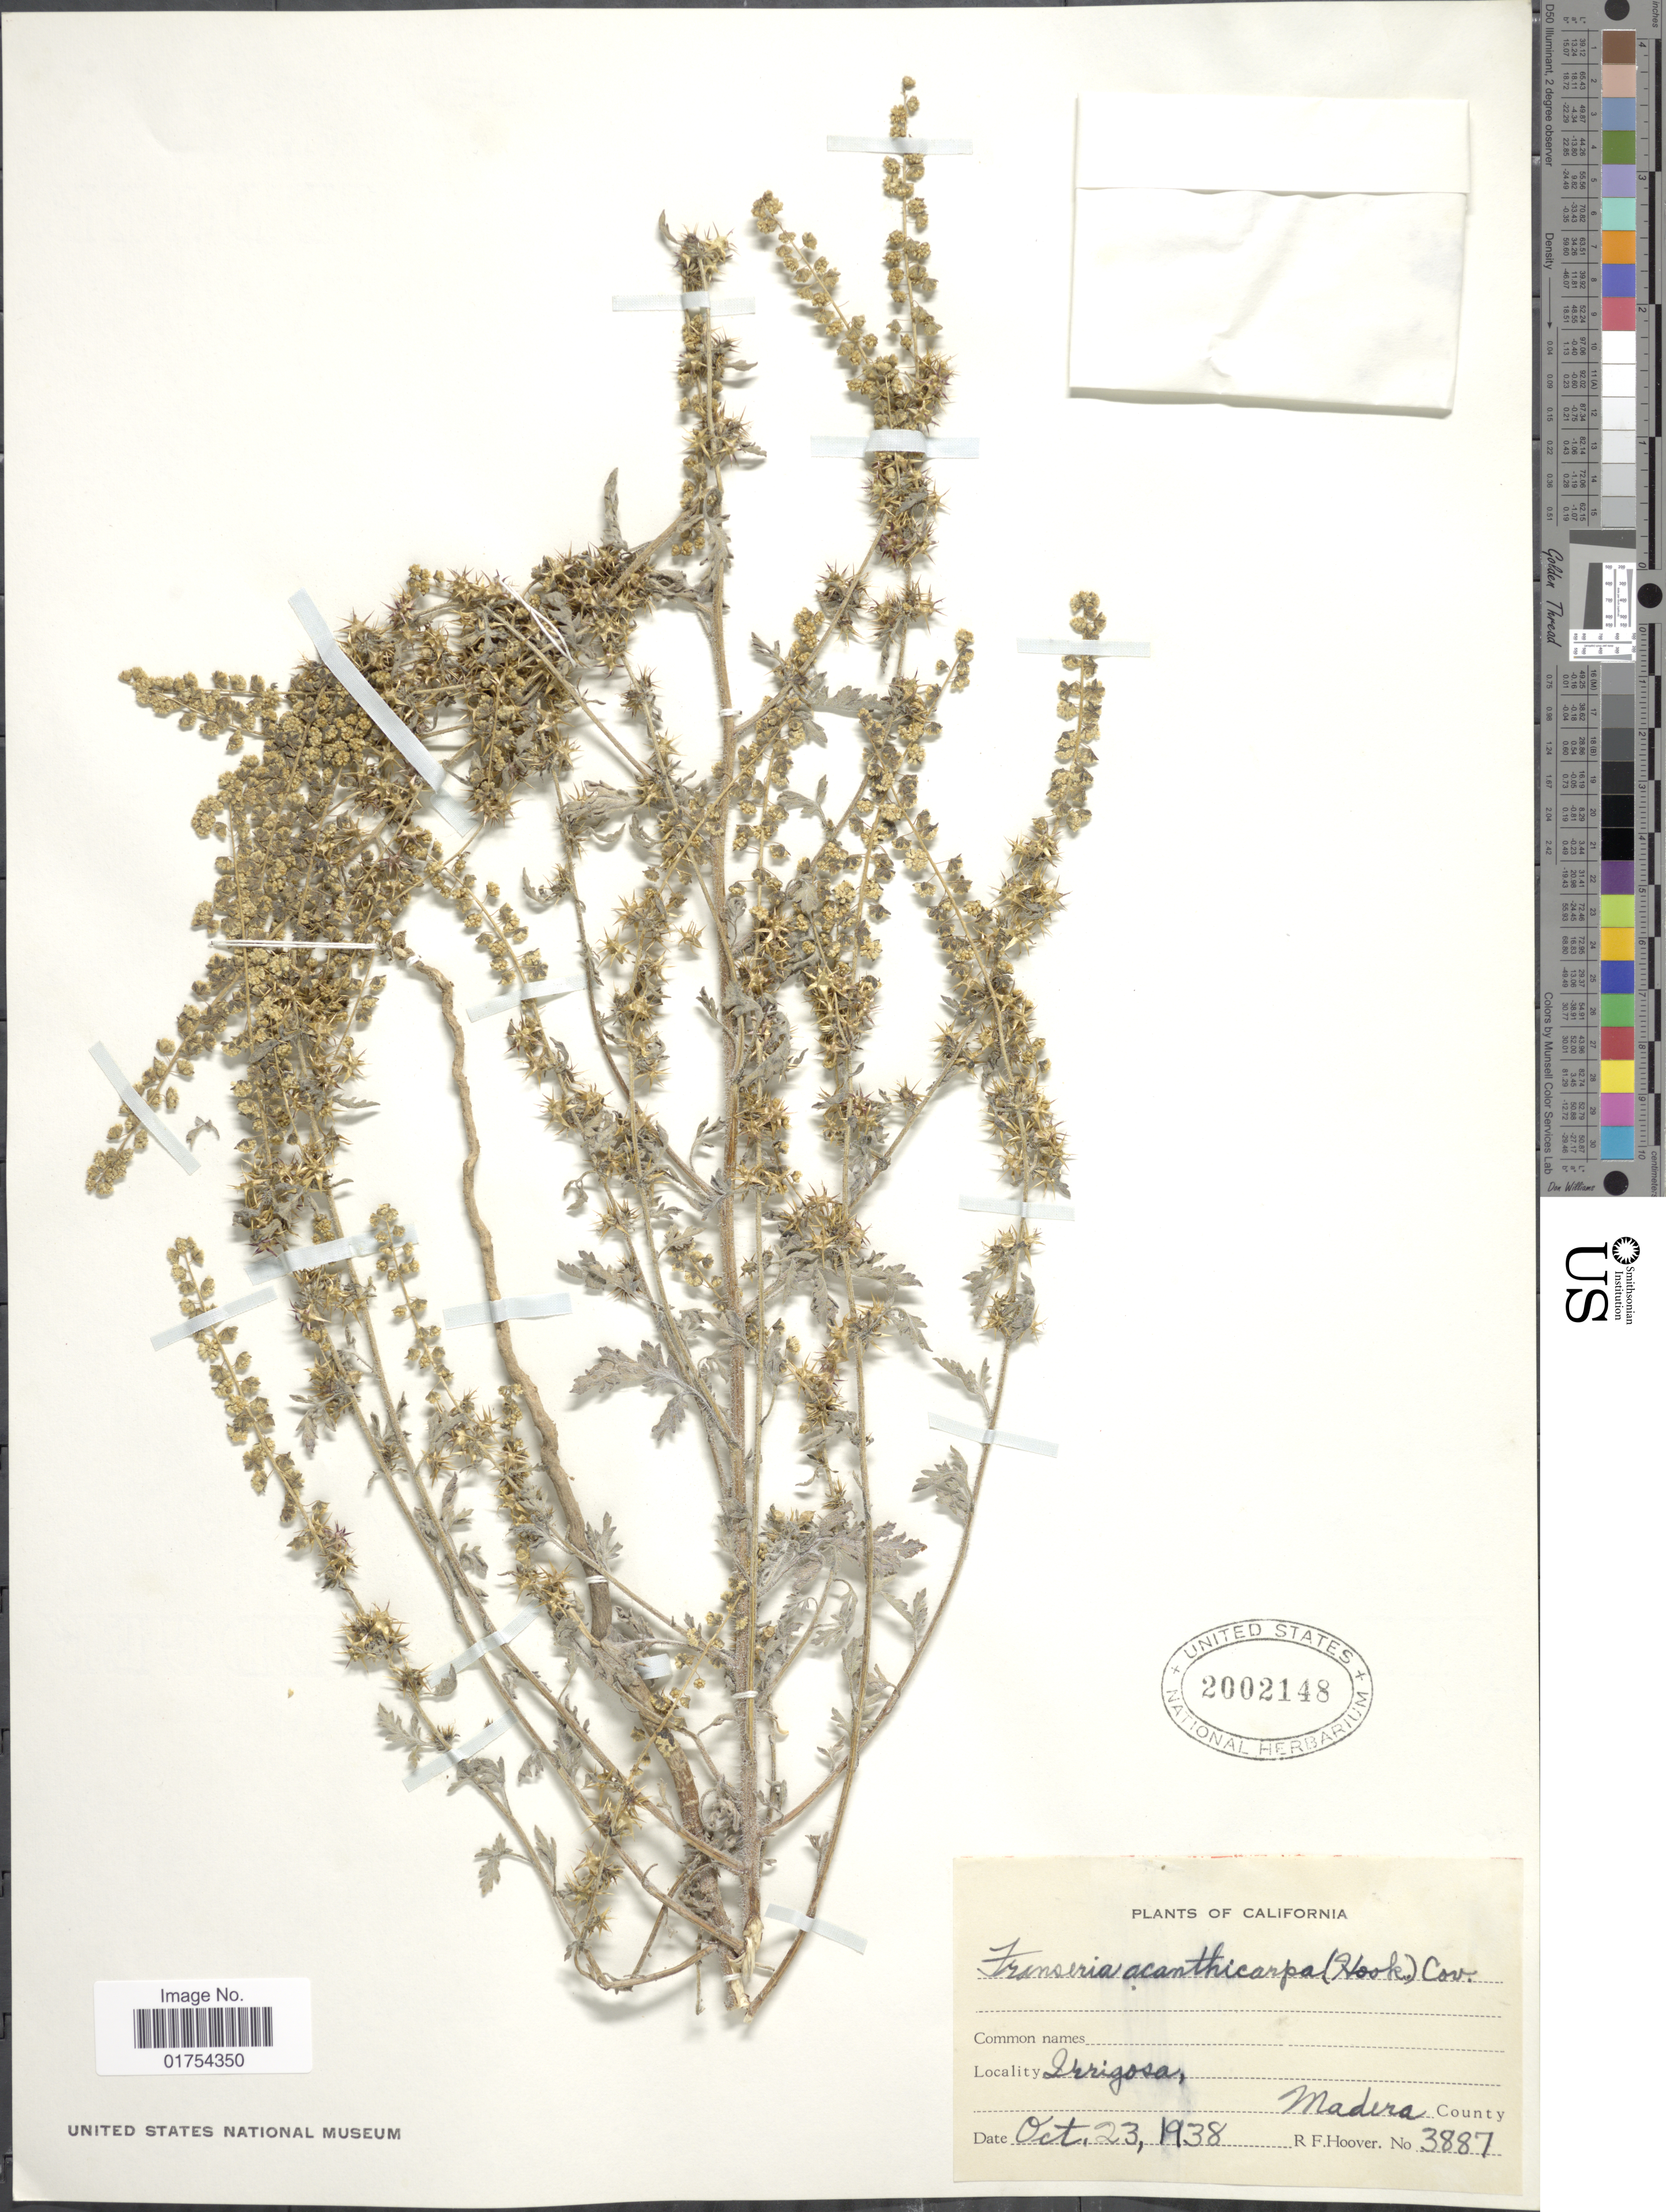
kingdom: Plantae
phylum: Tracheophyta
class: Magnoliopsida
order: Asterales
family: Asteraceae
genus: Franseria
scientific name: Franseria acanthicarpa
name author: Coville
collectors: R. F. Hoover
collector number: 3887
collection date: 1938-10-23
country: United States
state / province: California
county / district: Madera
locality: Irrigosa, Madera County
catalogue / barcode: US 2002148